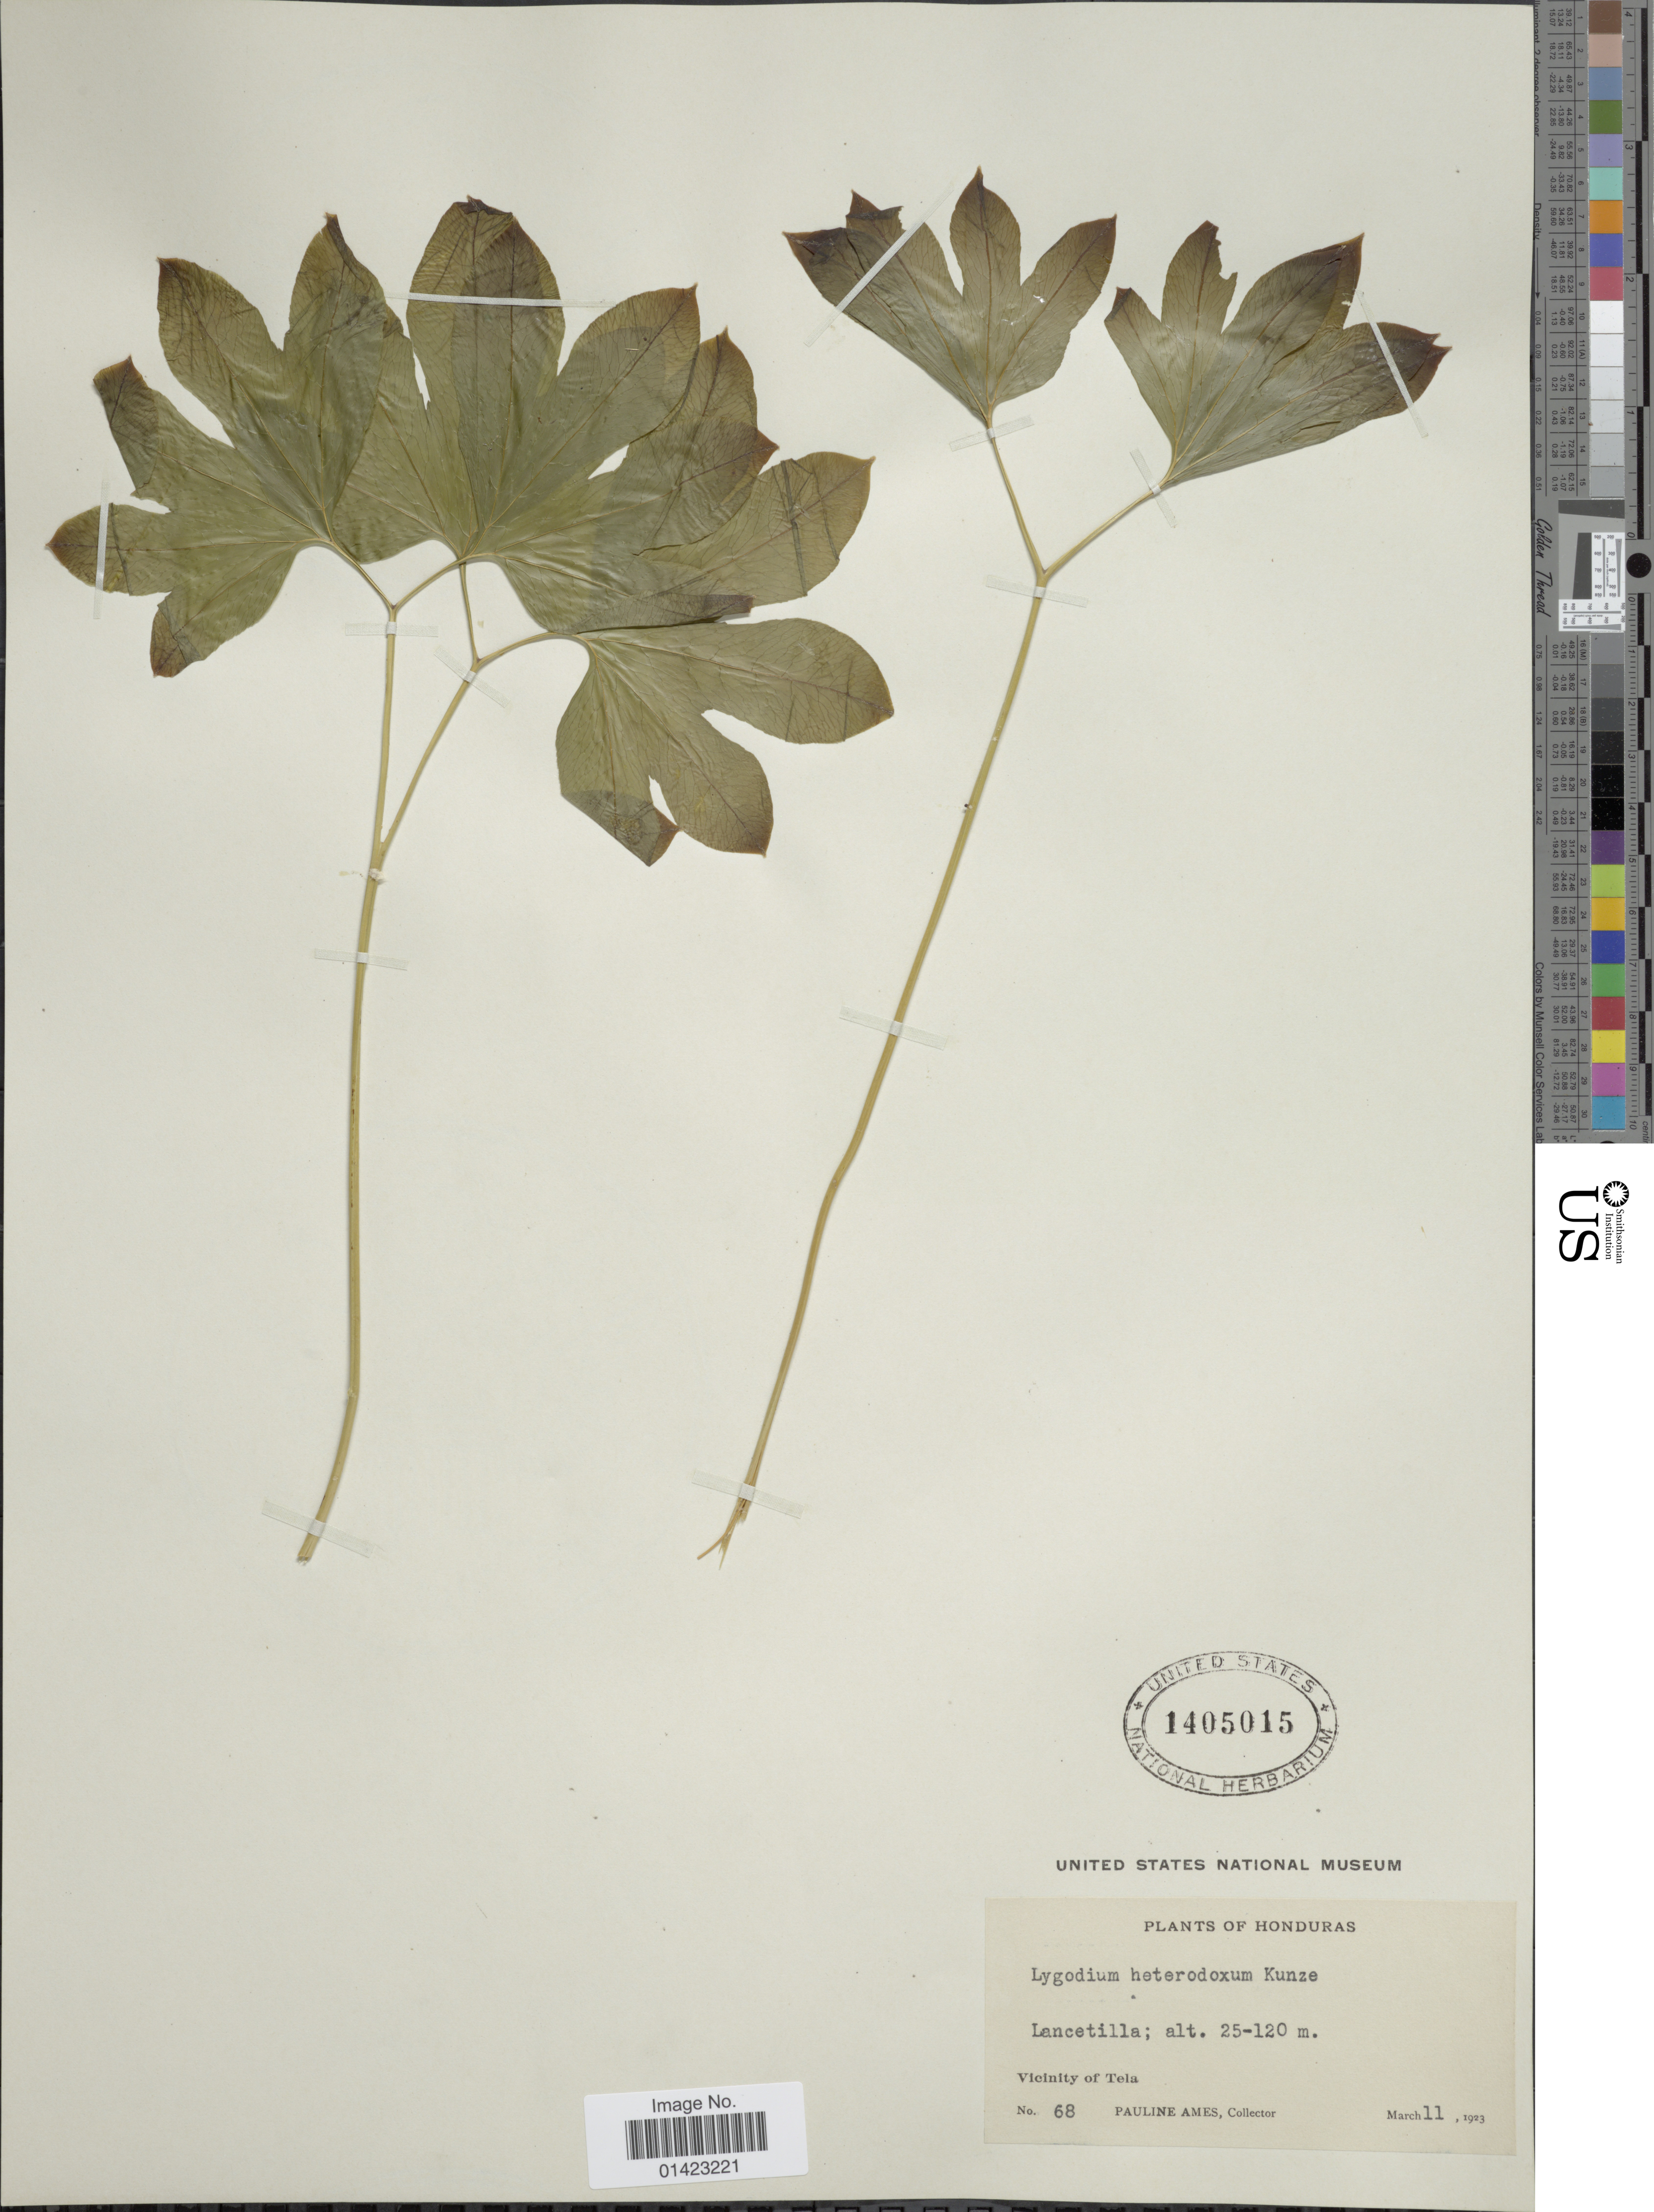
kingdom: Plantae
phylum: Tracheophyta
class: Polypodiopsida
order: Schizaeales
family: Lygodiaceae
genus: Lygodium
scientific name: Lygodium heterodoxum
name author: Kunze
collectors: P. Ames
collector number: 68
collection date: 1923-03-11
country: Honduras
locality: Lancetilla, Vicinity of Tela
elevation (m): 25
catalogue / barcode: US 1405015